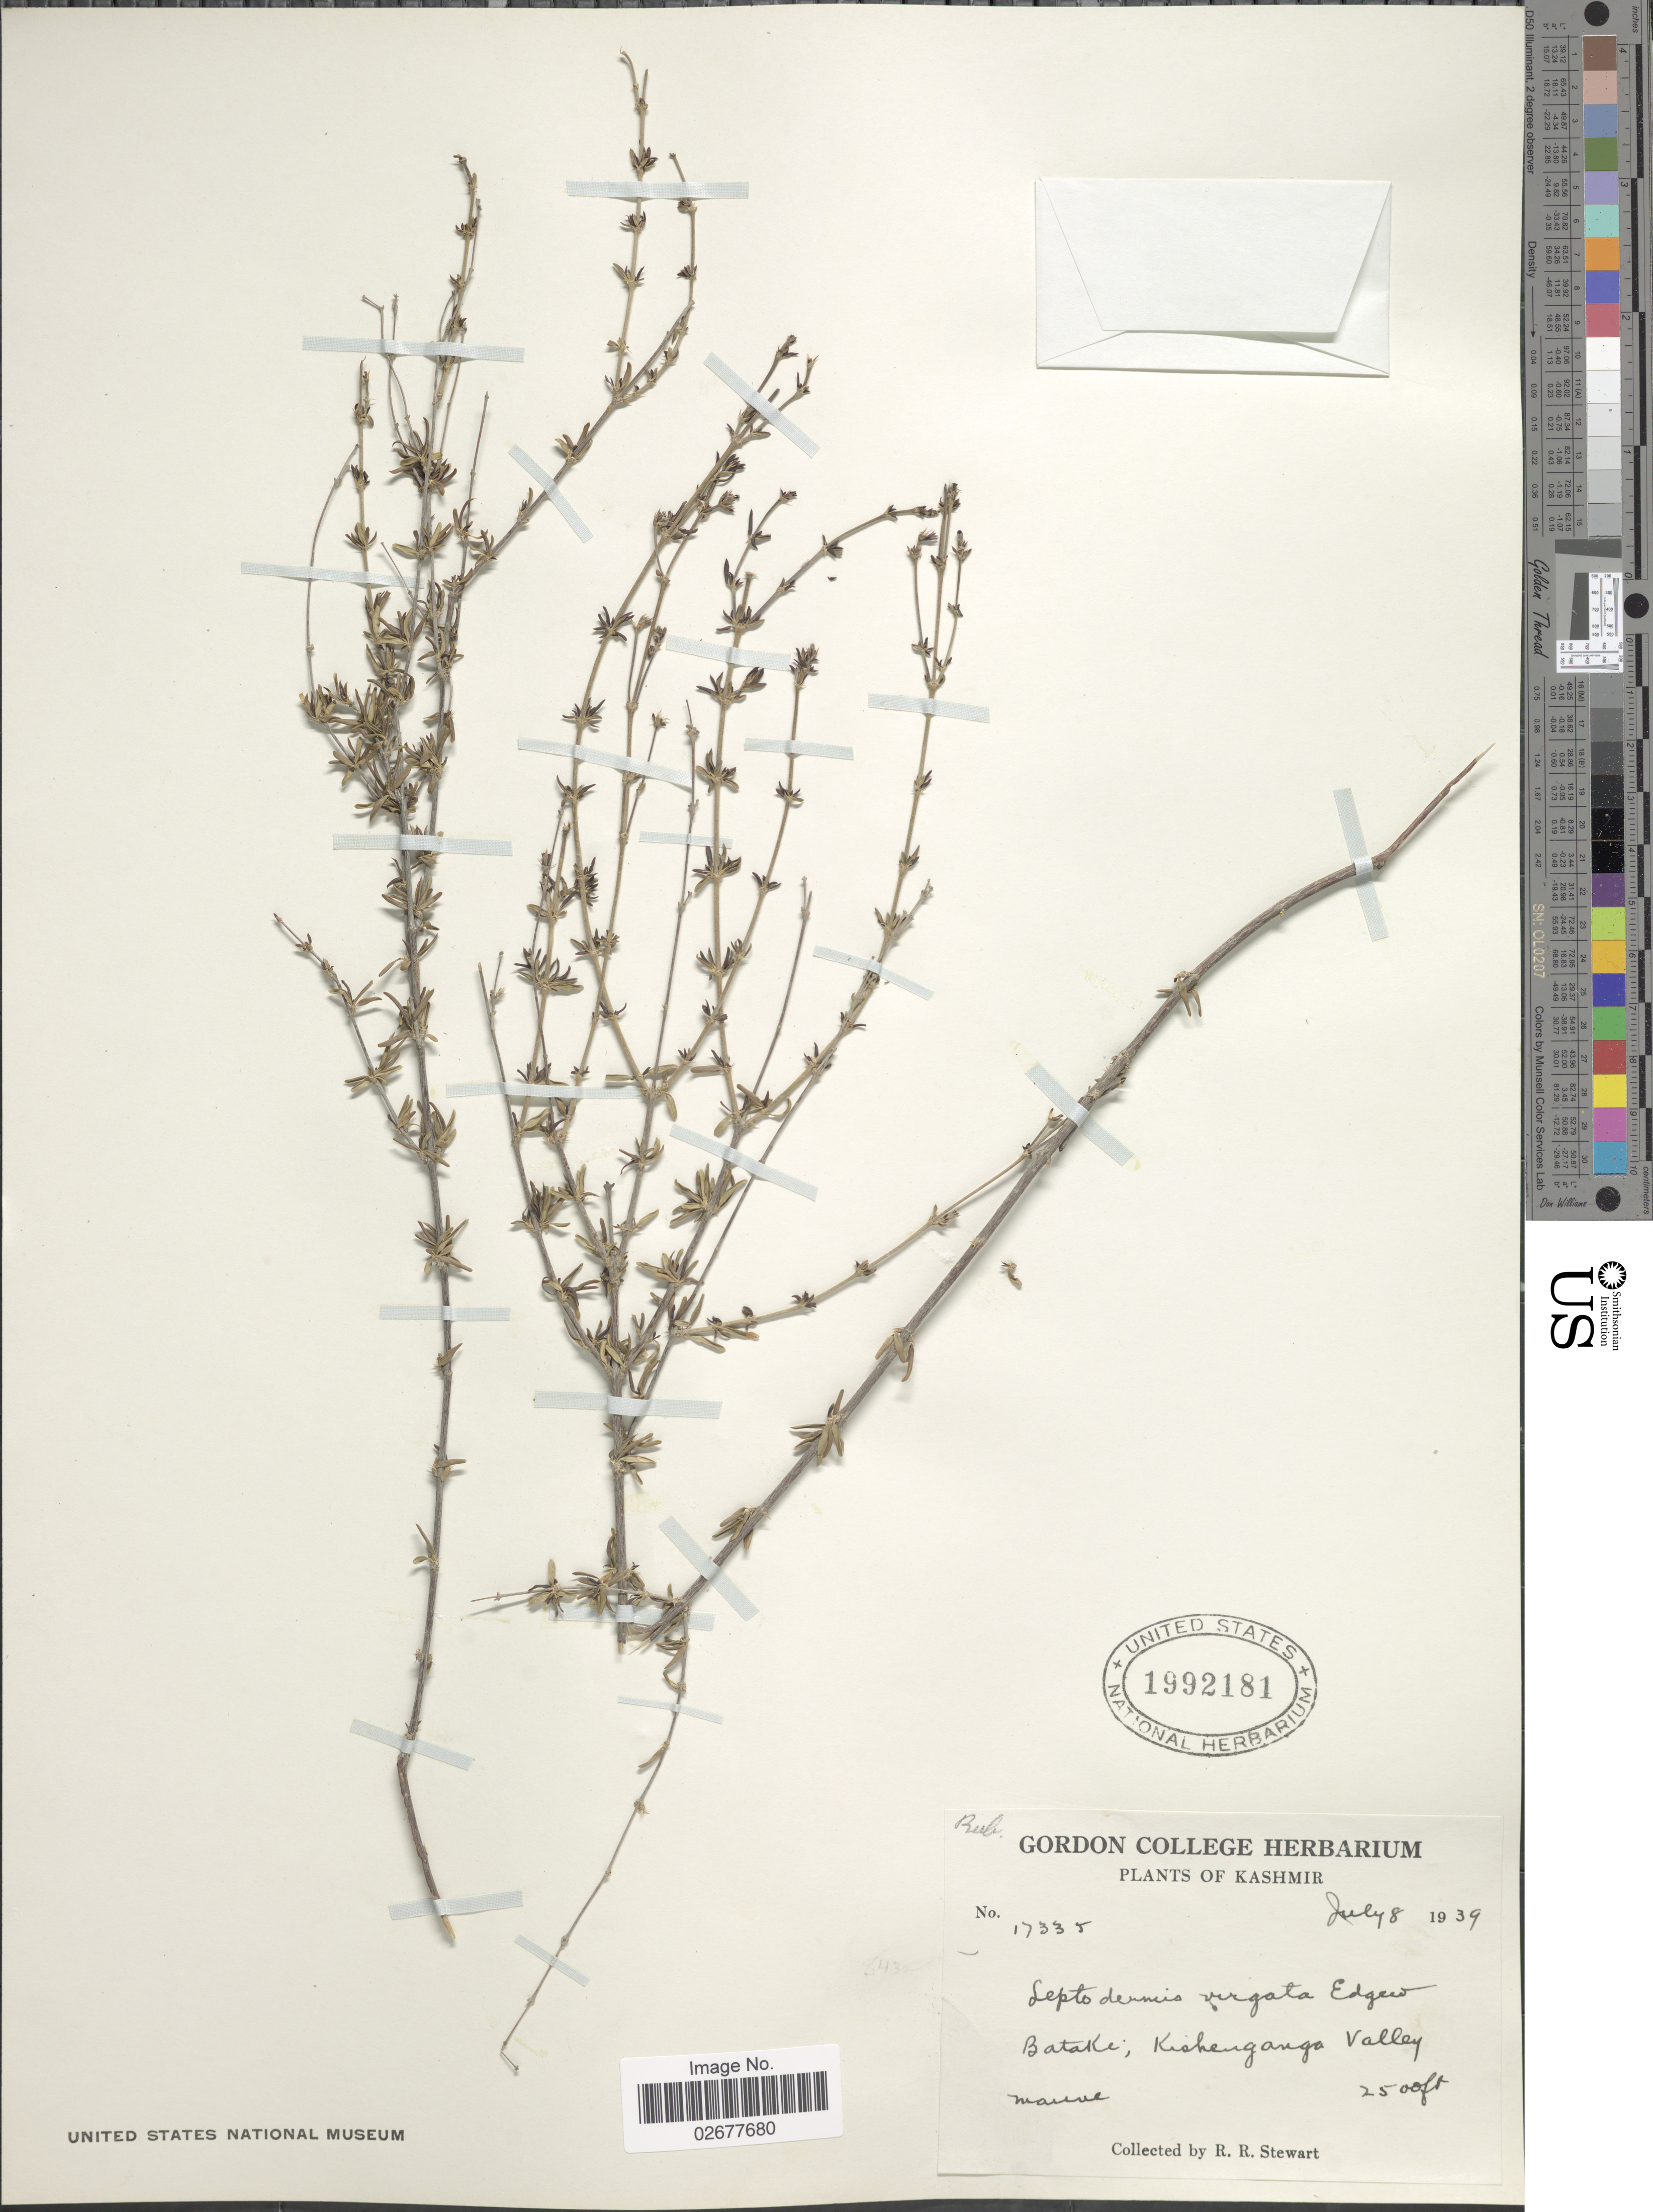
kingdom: Plantae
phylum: Tracheophyta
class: Magnoliopsida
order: Gentianales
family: Rubiaceae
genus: Leptodermis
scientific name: Leptodermis virgata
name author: Edgew. ex Hook. f.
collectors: R. R. Stewart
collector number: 17335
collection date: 1939-07-08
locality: Kashmir. Batake; Kishenganga Valley.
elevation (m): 762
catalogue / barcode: US 1992181